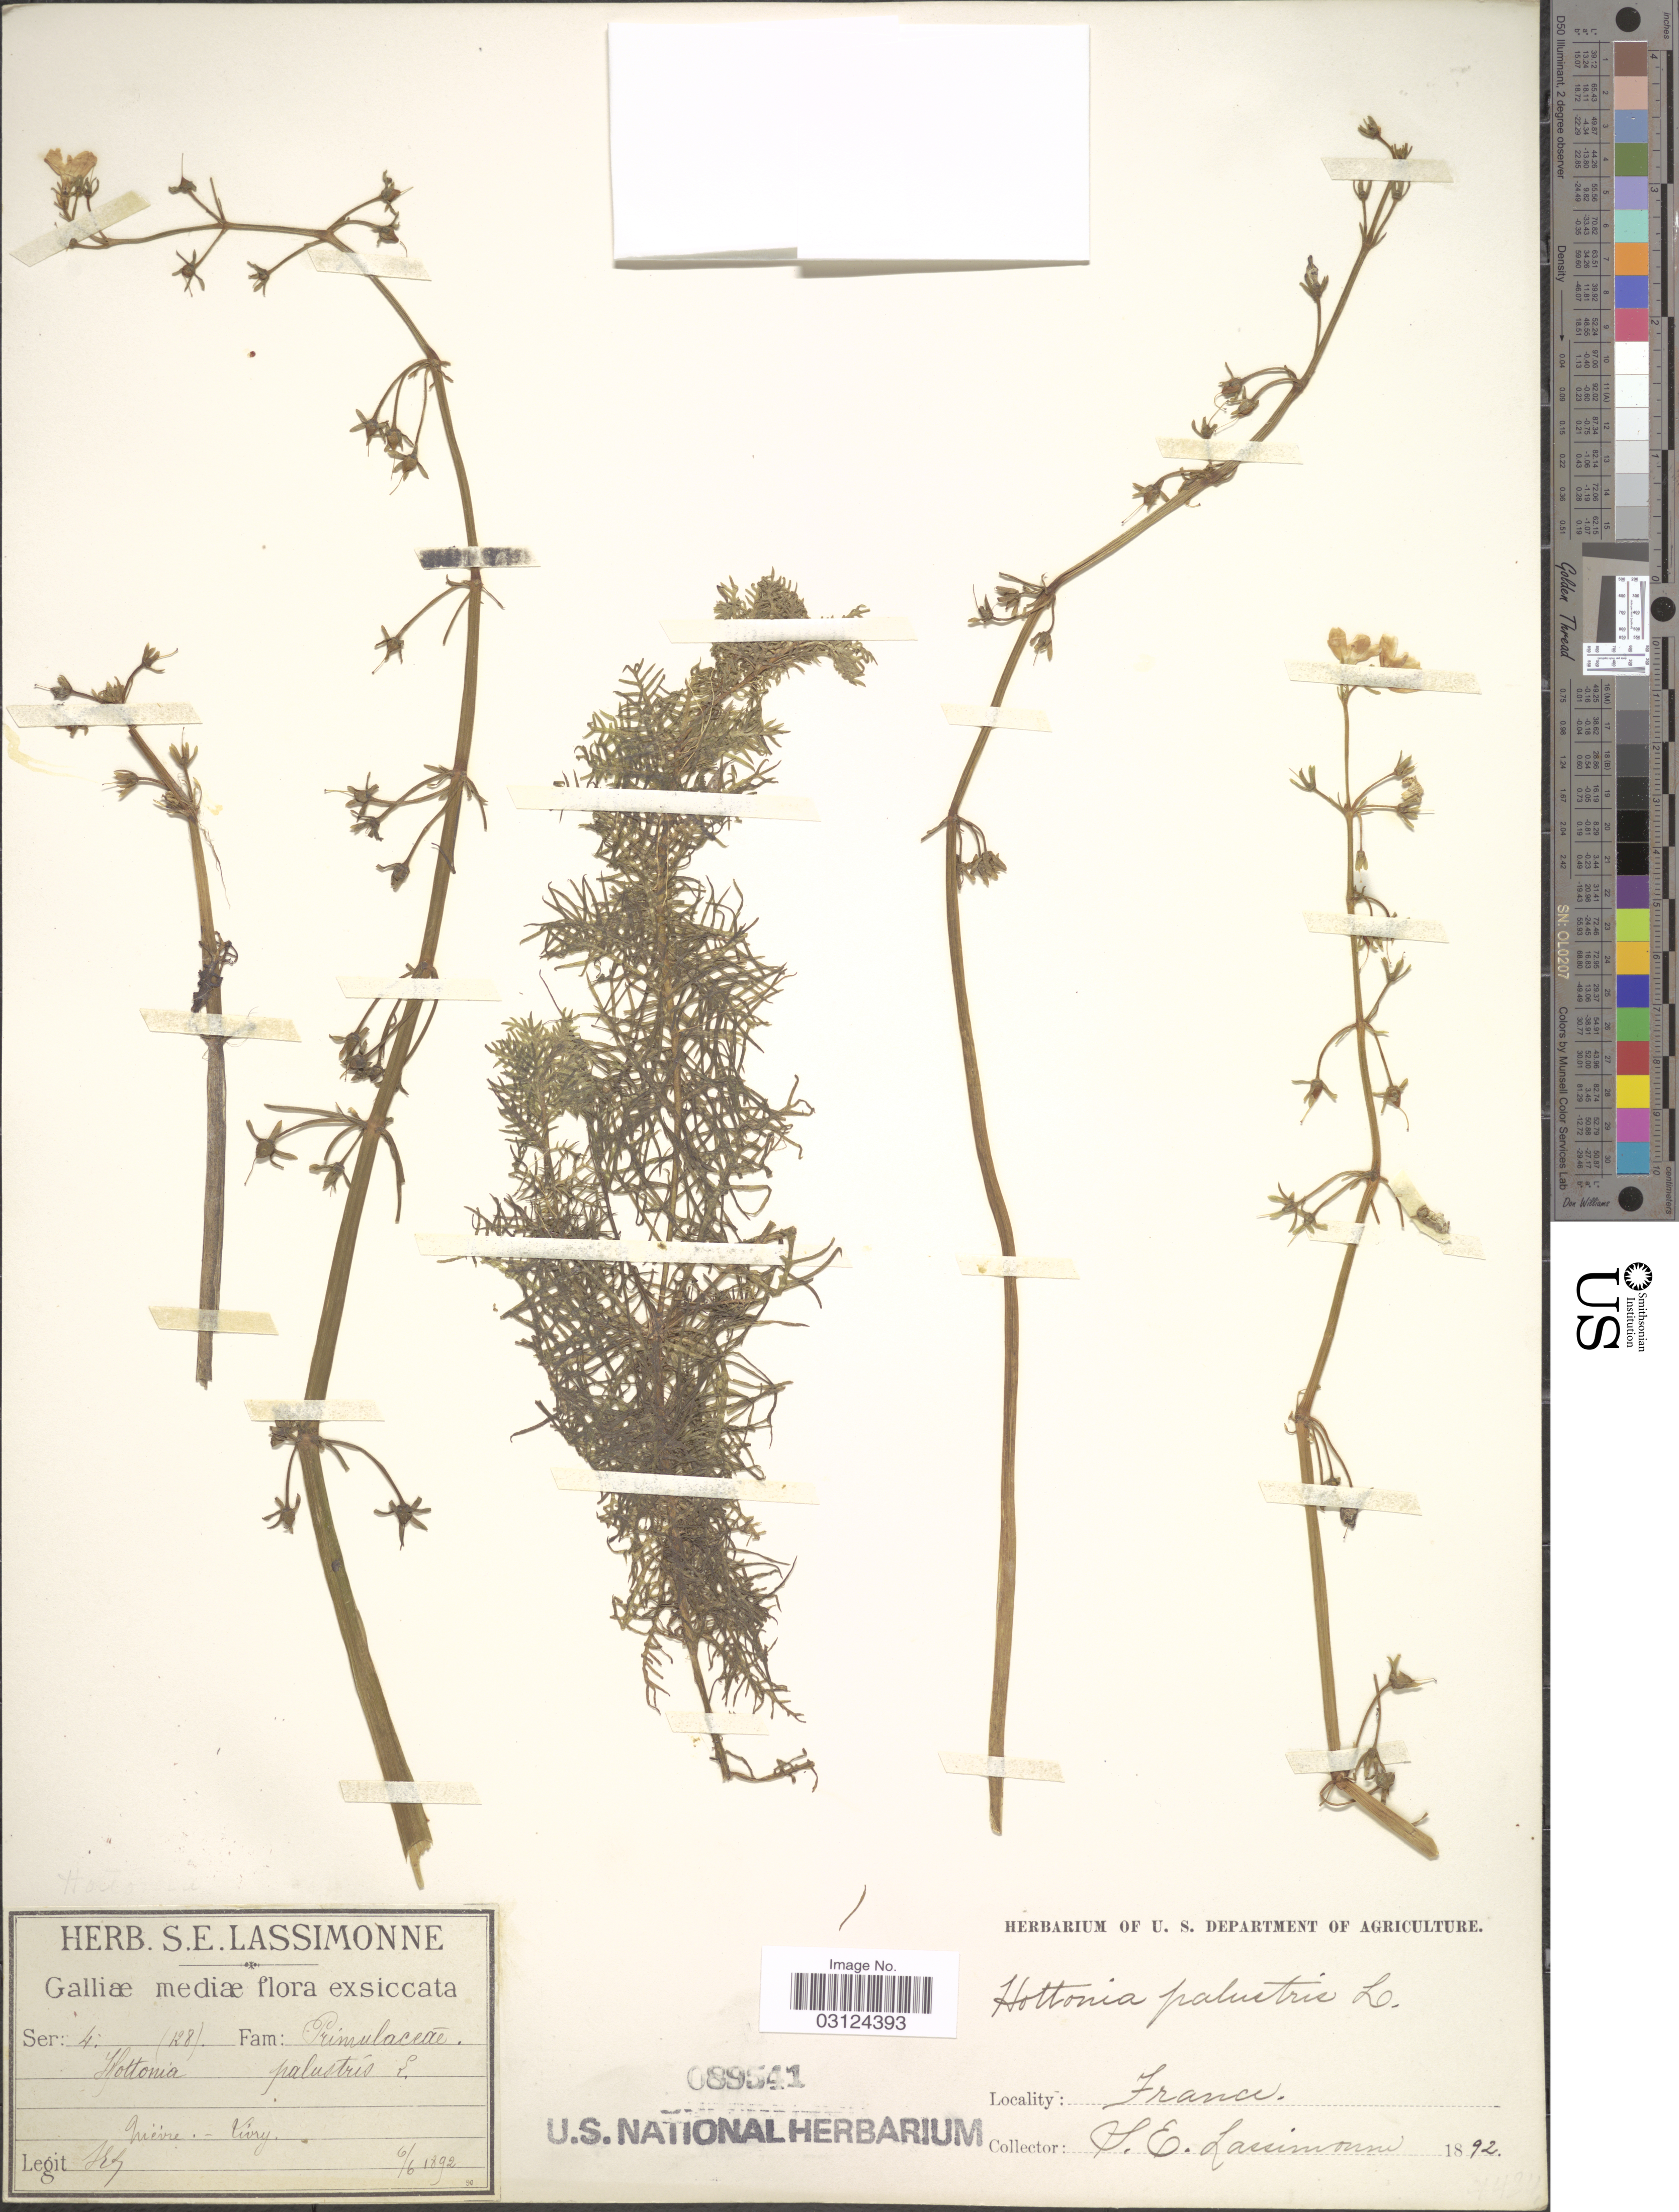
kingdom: Plantae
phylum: Tracheophyta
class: Magnoliopsida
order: Ericales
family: Primulaceae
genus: Hottonia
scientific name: Hottonia palustris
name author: L.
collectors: S. Lassimonne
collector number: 128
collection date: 1892-06-06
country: France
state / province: Bourgogne-Franche-Comté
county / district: Nièvre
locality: Nievre Livry. Galliæ mediæ.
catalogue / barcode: US 89541